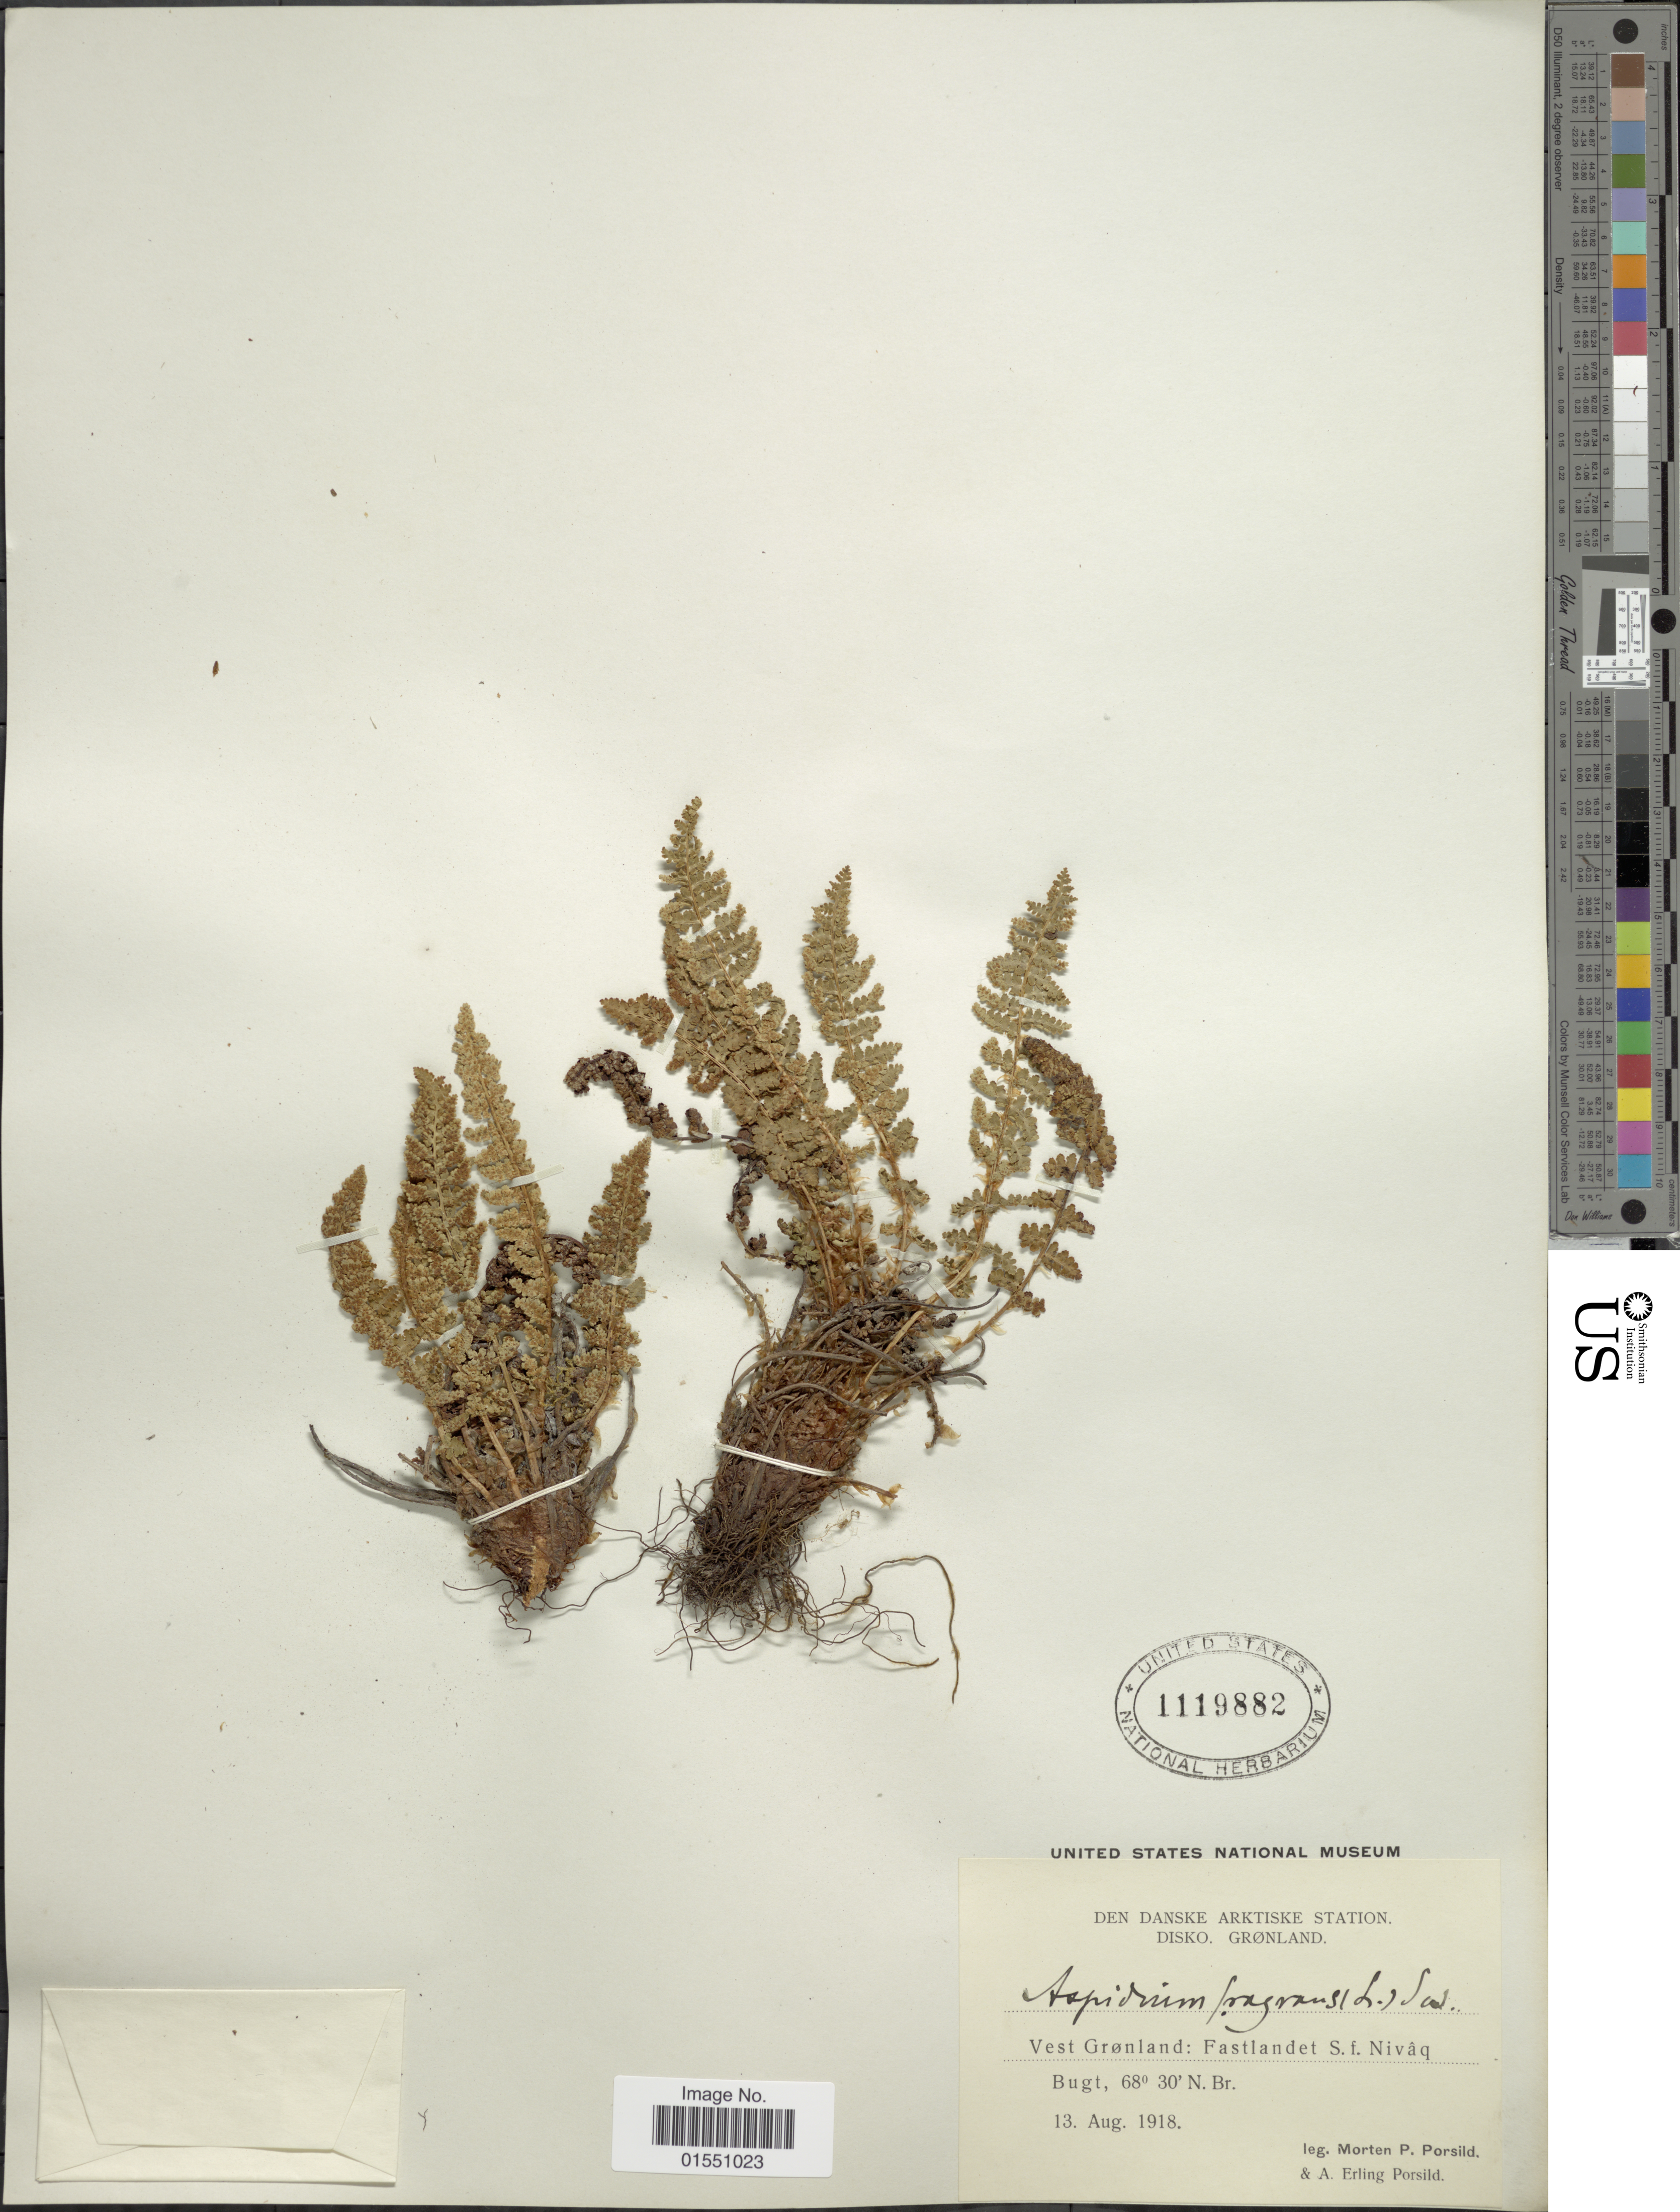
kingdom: Plantae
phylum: Tracheophyta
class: Polypodiopsida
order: Polypodiales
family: Dryopteridaceae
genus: Dryopteris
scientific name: Dryopteris fragrans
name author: (L.) Schott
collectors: M. P. Porsild & A. E. Porsild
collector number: s,n,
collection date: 1918-08-13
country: Greenland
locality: Den Danske Arktiske Station Disko, Grønland. Vest Grønland: Fastlandet S. f. Nivâq Bugt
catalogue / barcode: US 1119882